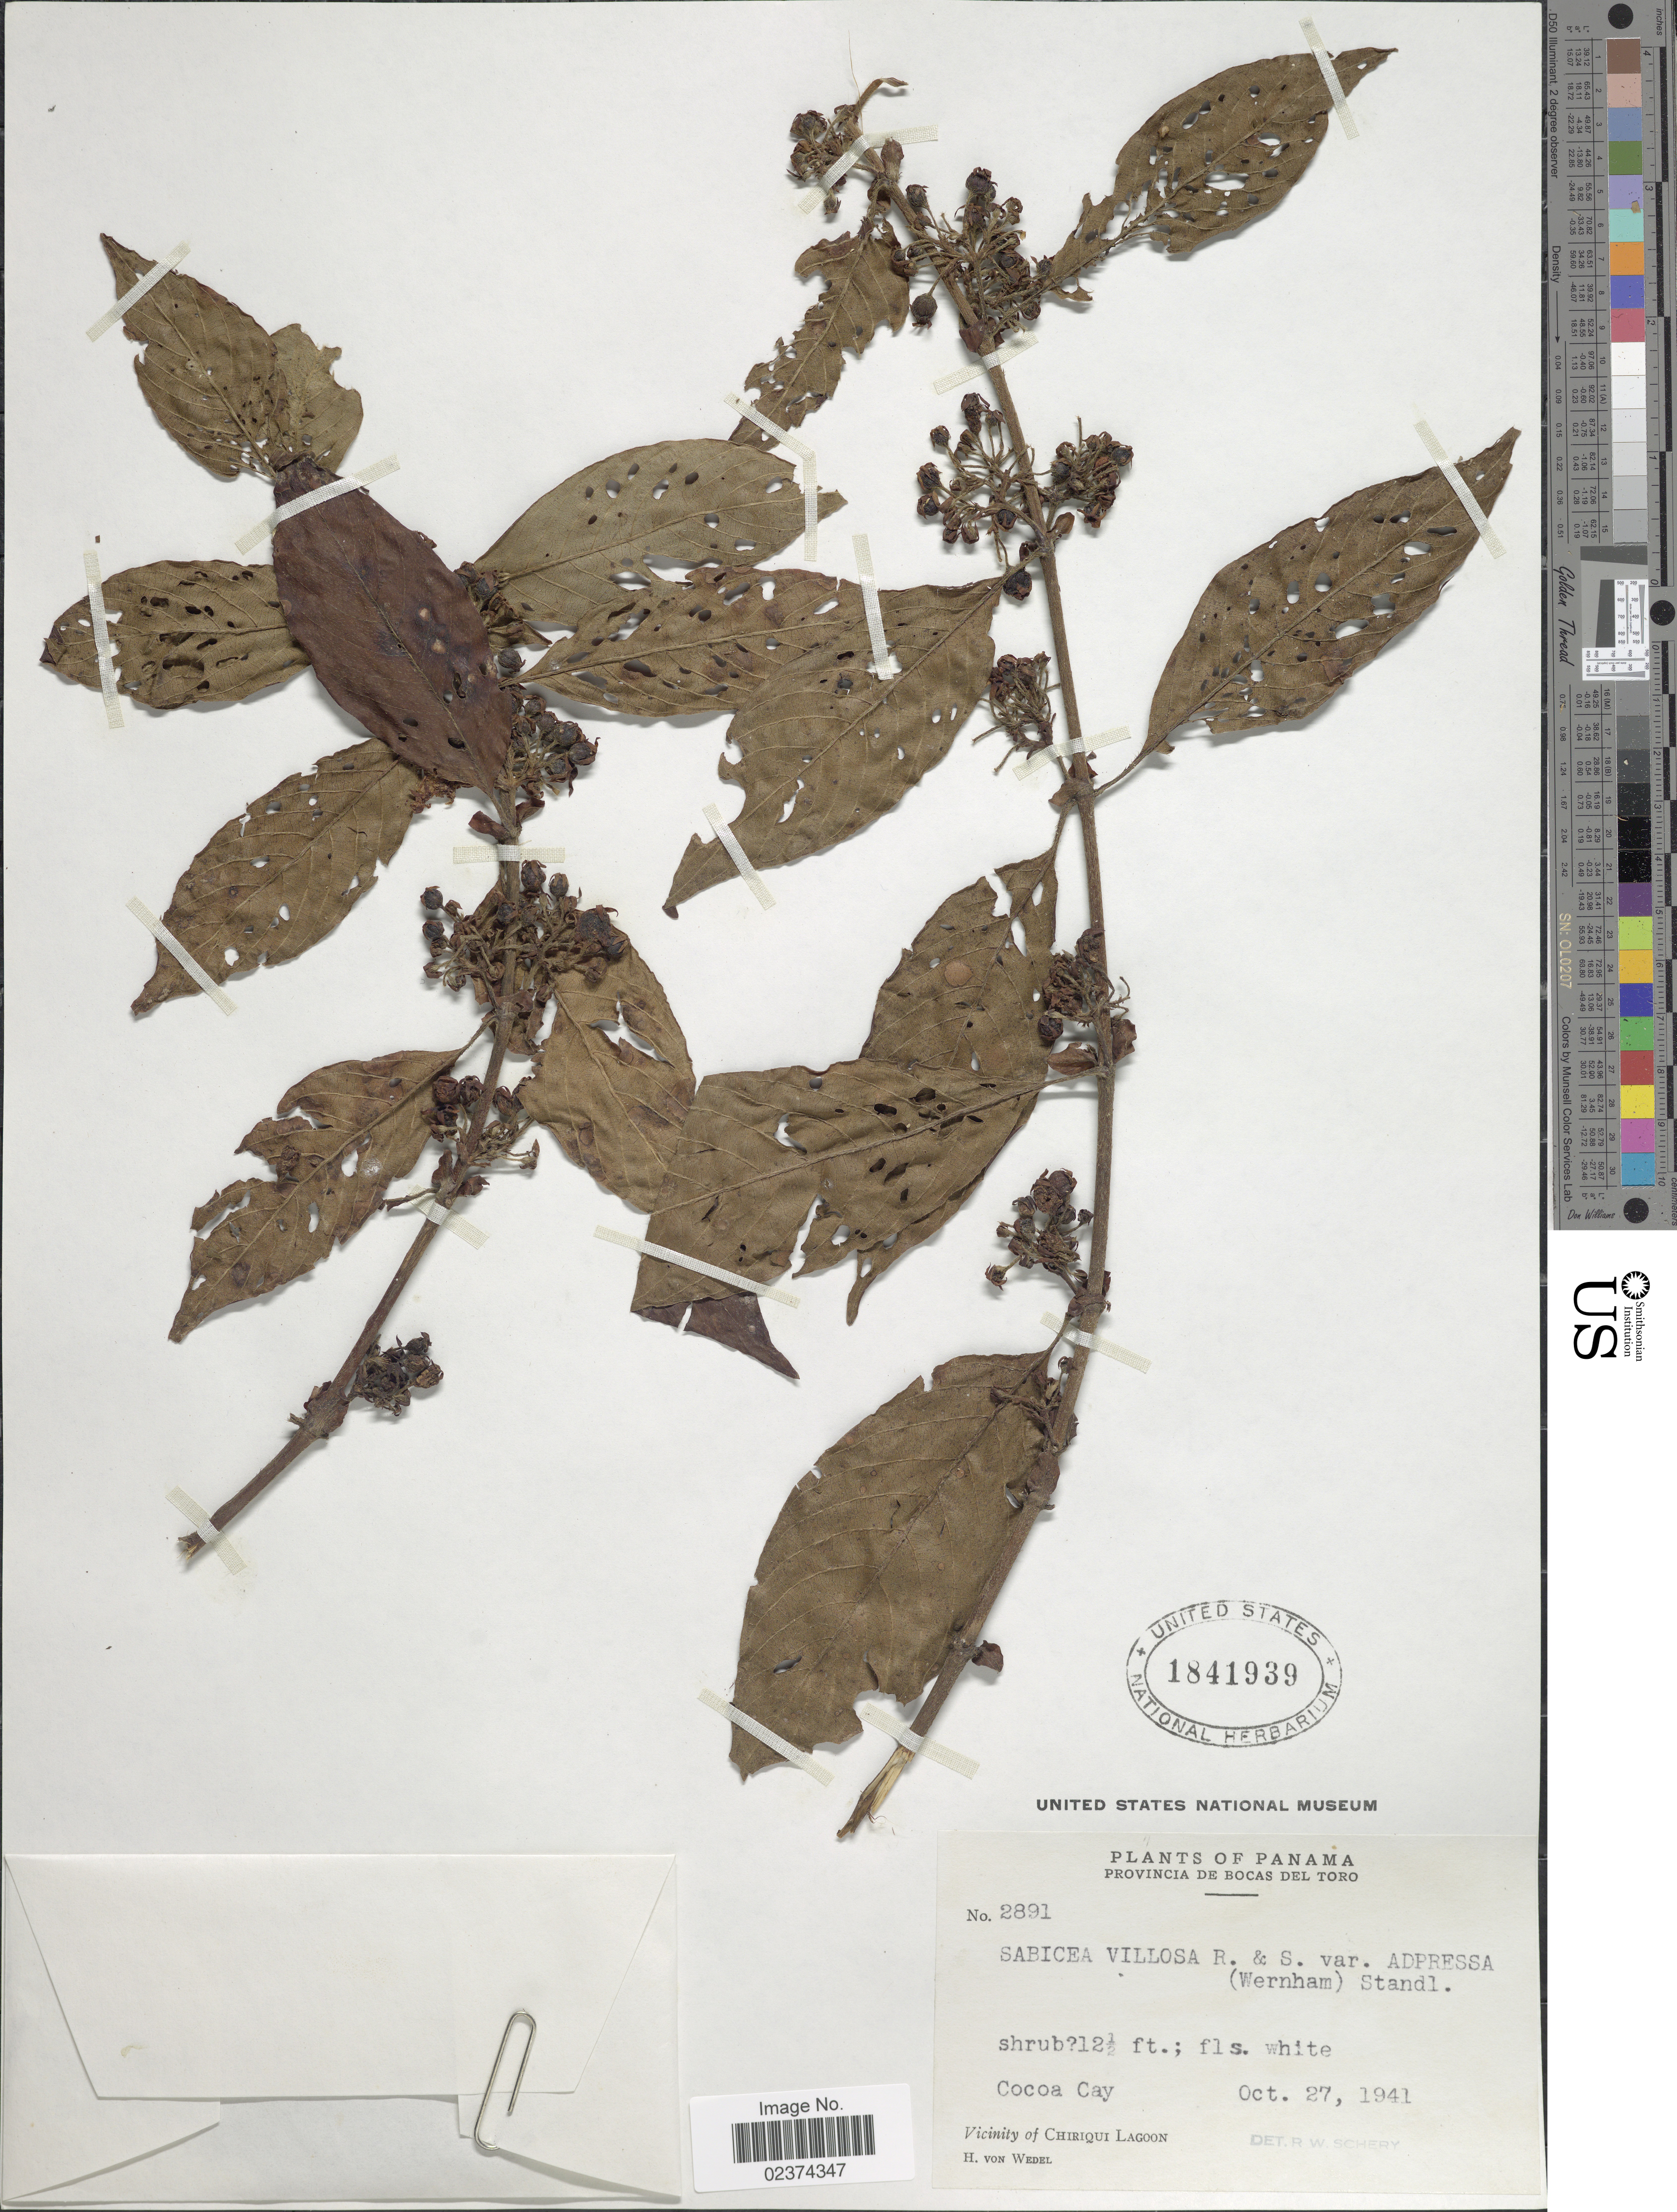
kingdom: Plantae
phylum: Tracheophyta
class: Magnoliopsida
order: Gentianales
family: Rubiaceae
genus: Sabicea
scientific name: Sabicea hirsuta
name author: Kunth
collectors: H. von Wedel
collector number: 2891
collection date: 1941-10-27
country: Panama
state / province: Bocas del Toro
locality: Provincia de Bocas del Toro. Cocoa Cay. Vicinity of Chiriqui Lagoon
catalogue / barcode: US 1841939